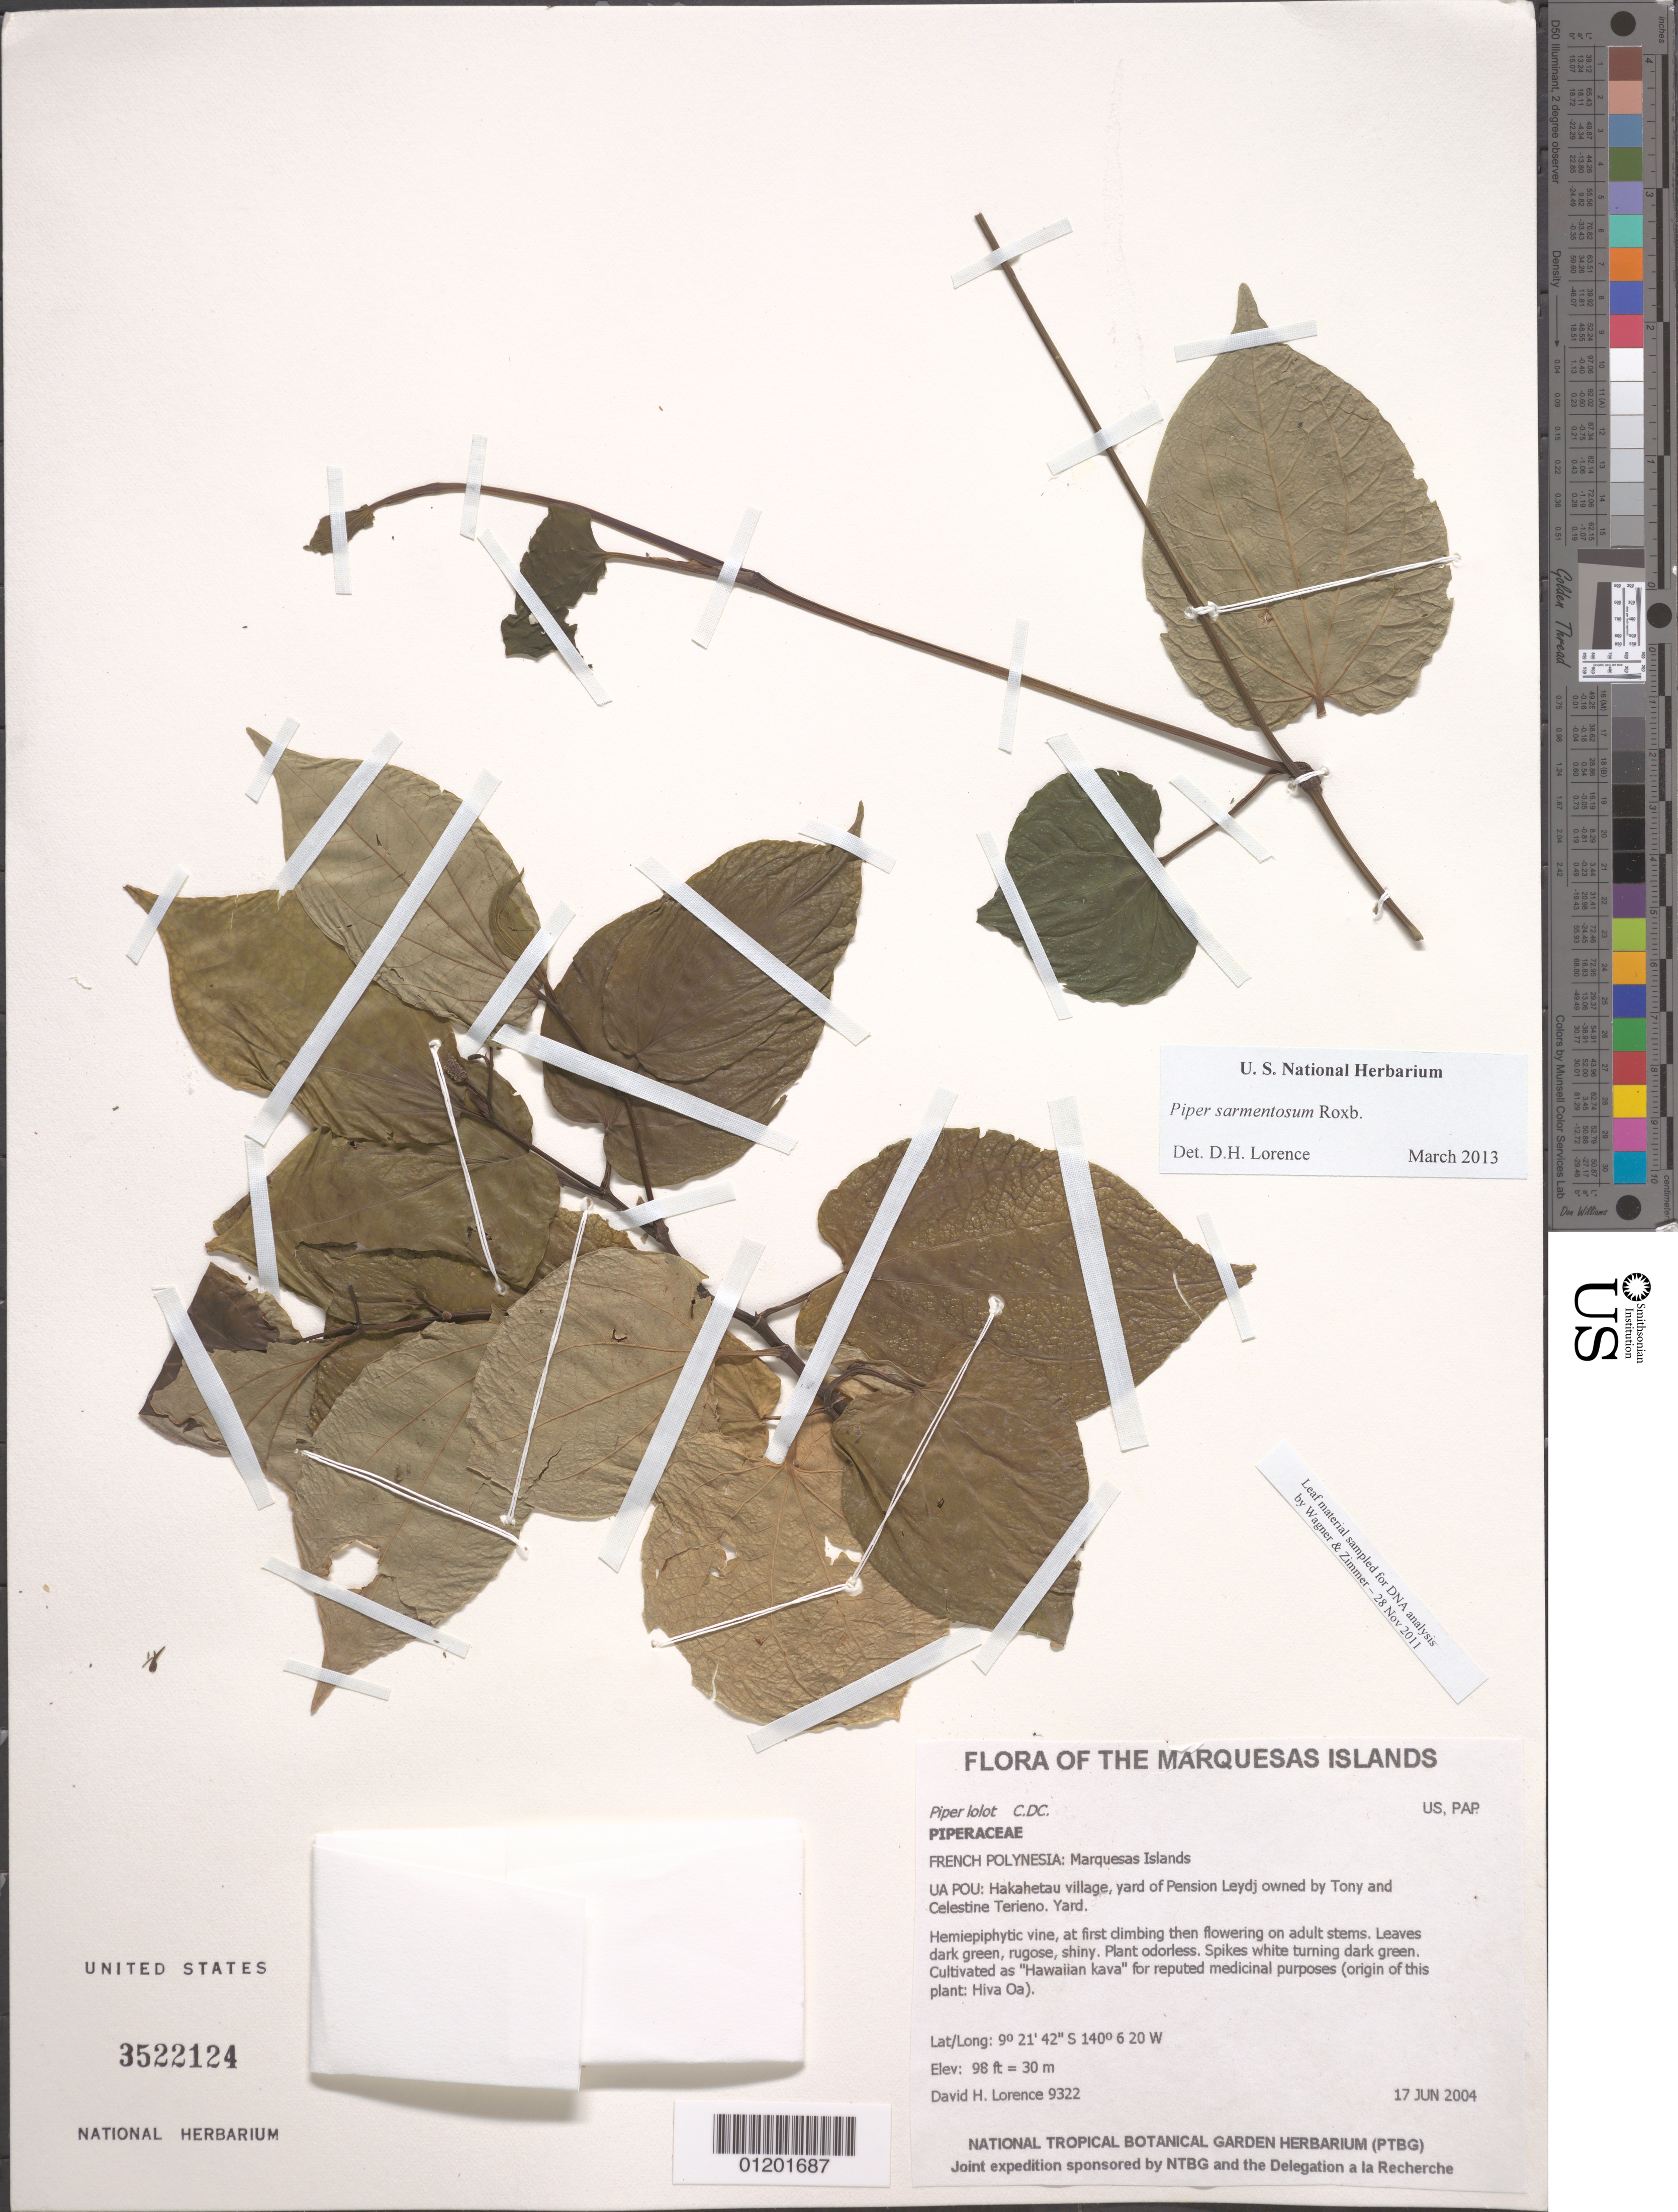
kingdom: Plantae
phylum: Tracheophyta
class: Magnoliopsida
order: Piperales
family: Piperaceae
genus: Piper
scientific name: Piper sarmentosum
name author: Roxb.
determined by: Lorence, David H., (PTBG), National Tropical Botanical Garden (UNITED STATES)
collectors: D. Lorence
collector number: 9322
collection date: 2004-06-17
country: French Polynesia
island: Ua Pou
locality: Hakahetau village, yard of Pension Leydj owned by Tony and Celestine Terieno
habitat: Yard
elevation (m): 30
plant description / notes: Collected under name Piper lolot C.DC.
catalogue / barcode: US 3522124